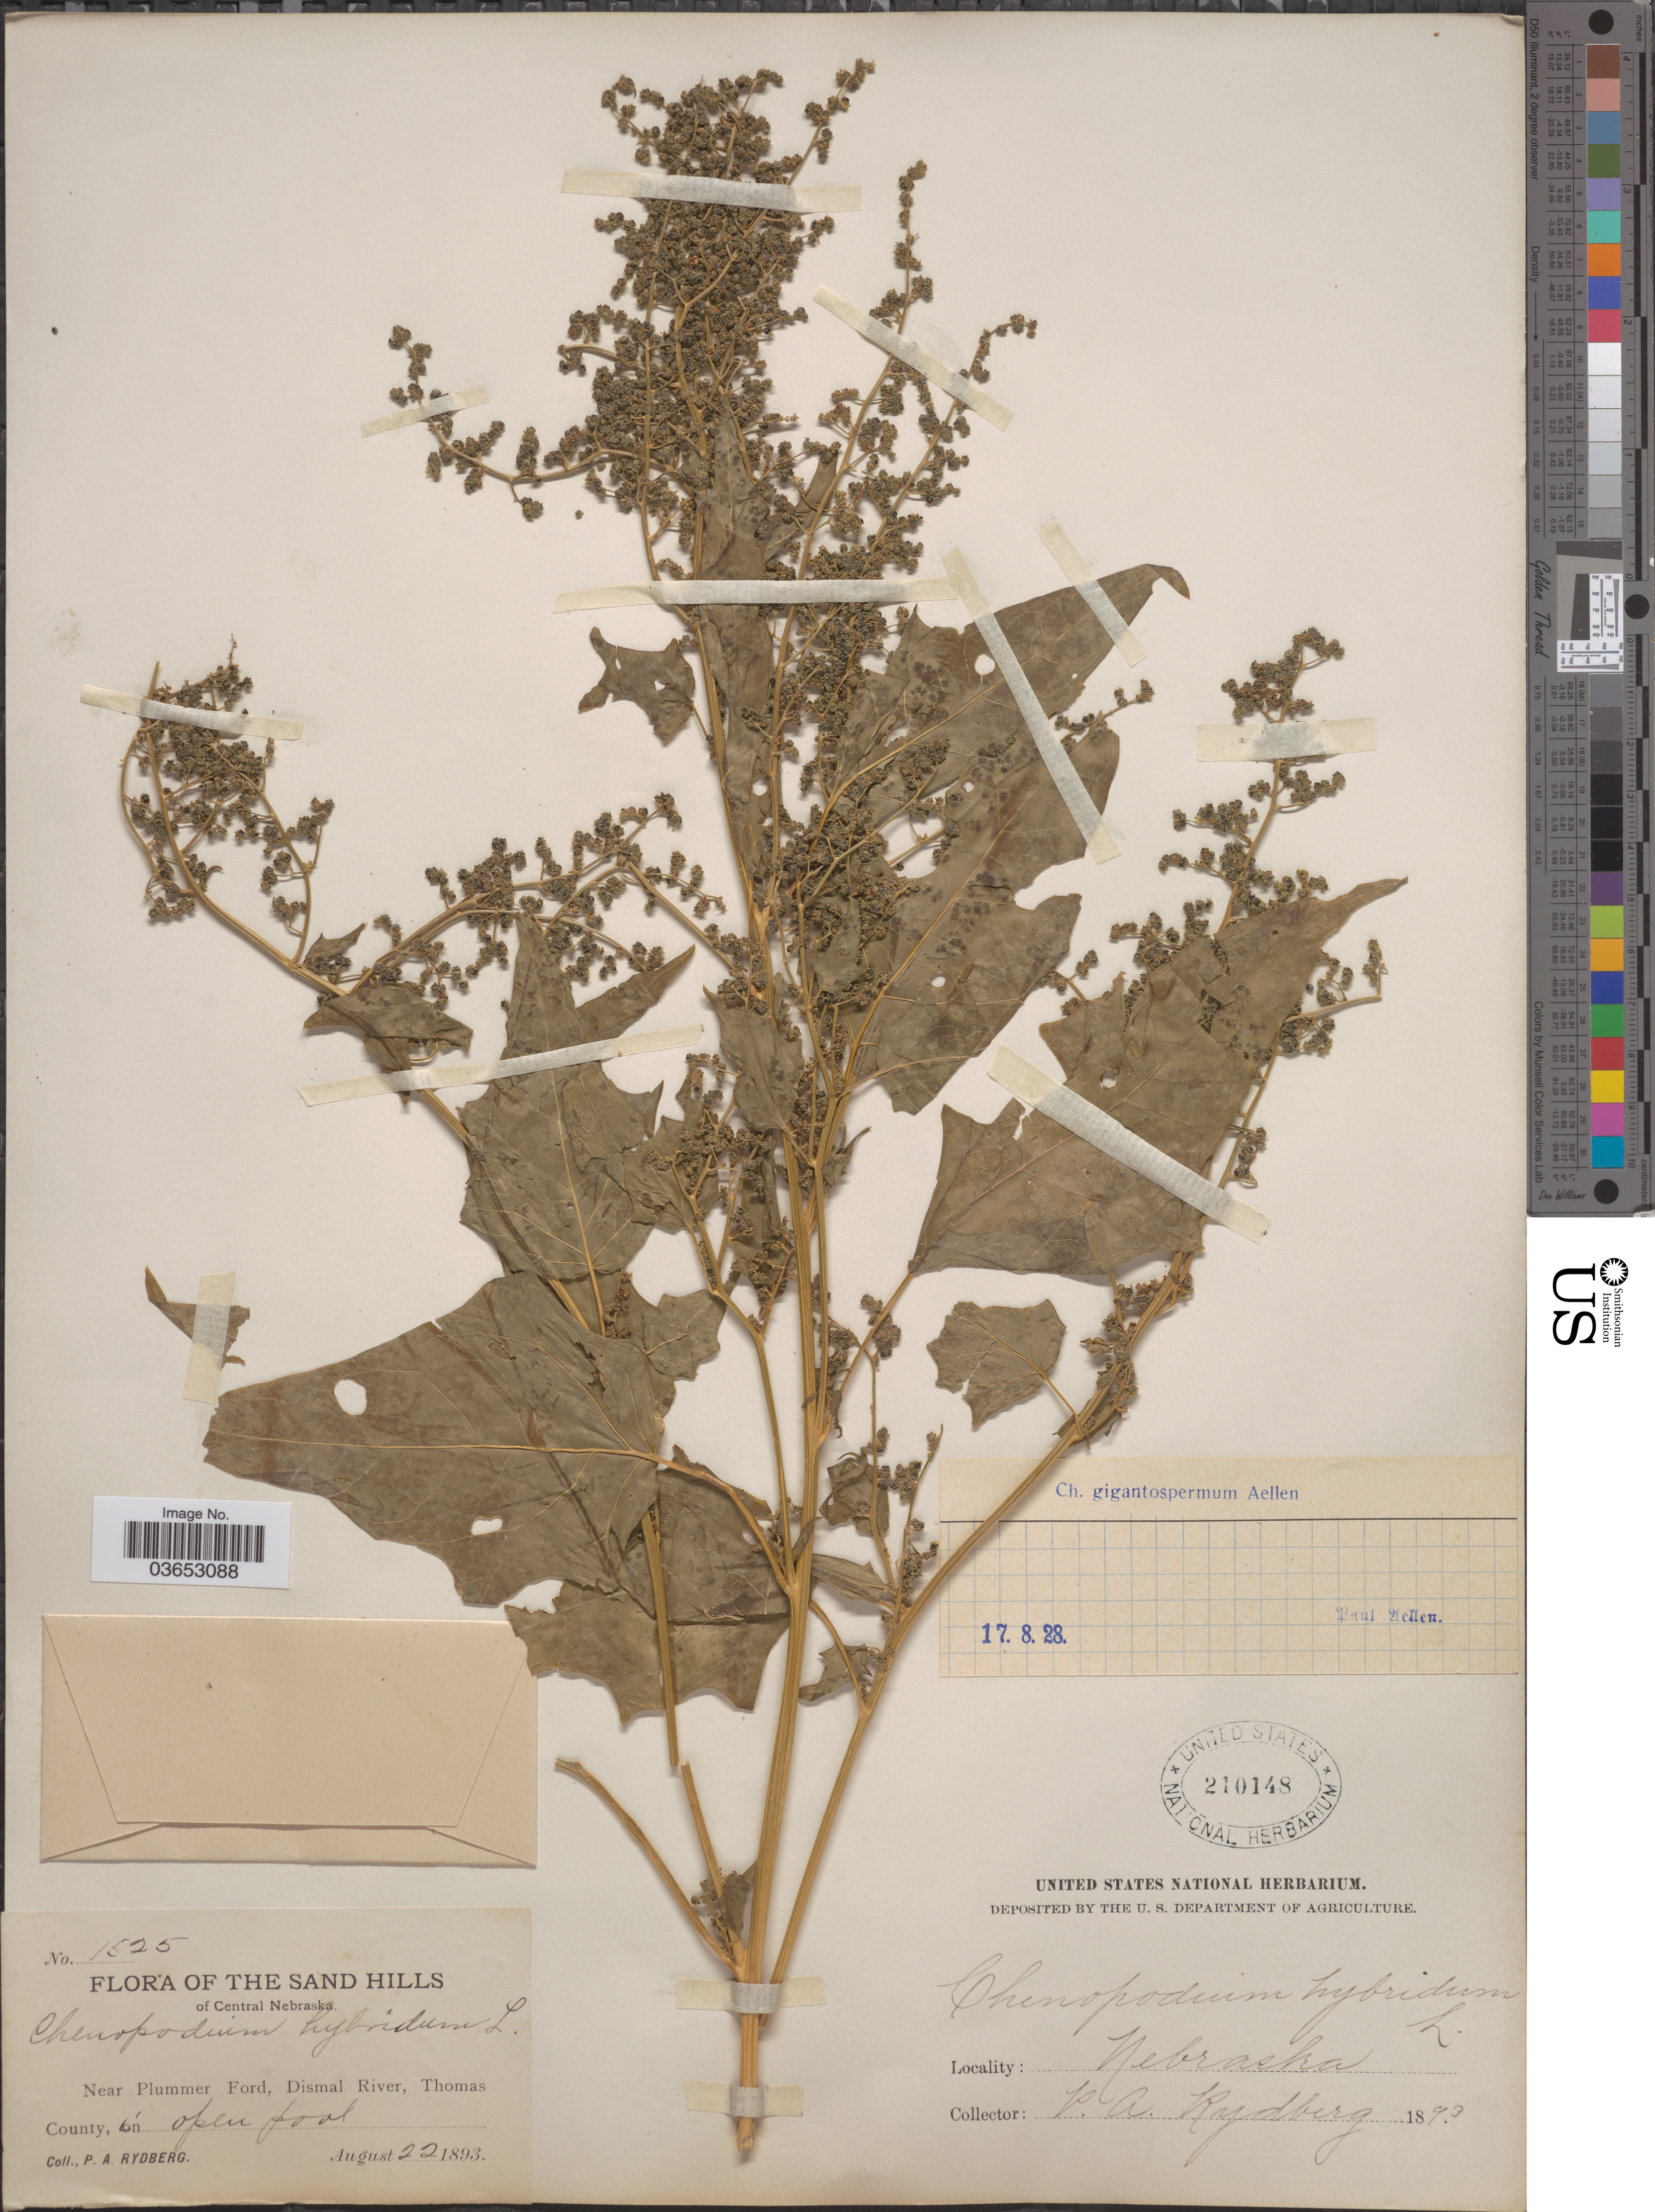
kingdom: Plantae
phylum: Tracheophyta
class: Magnoliopsida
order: Caryophyllales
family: Amaranthaceae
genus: Chenopodium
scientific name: Chenopodium gigantospermum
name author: Aellen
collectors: P. A. Rydberg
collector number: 1525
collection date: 1893-08-22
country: United States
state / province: Nebraska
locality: Sand Hills of Central Nebraska. Near Plummer Ford, Dismal River, Thomas County.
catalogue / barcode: US 210148